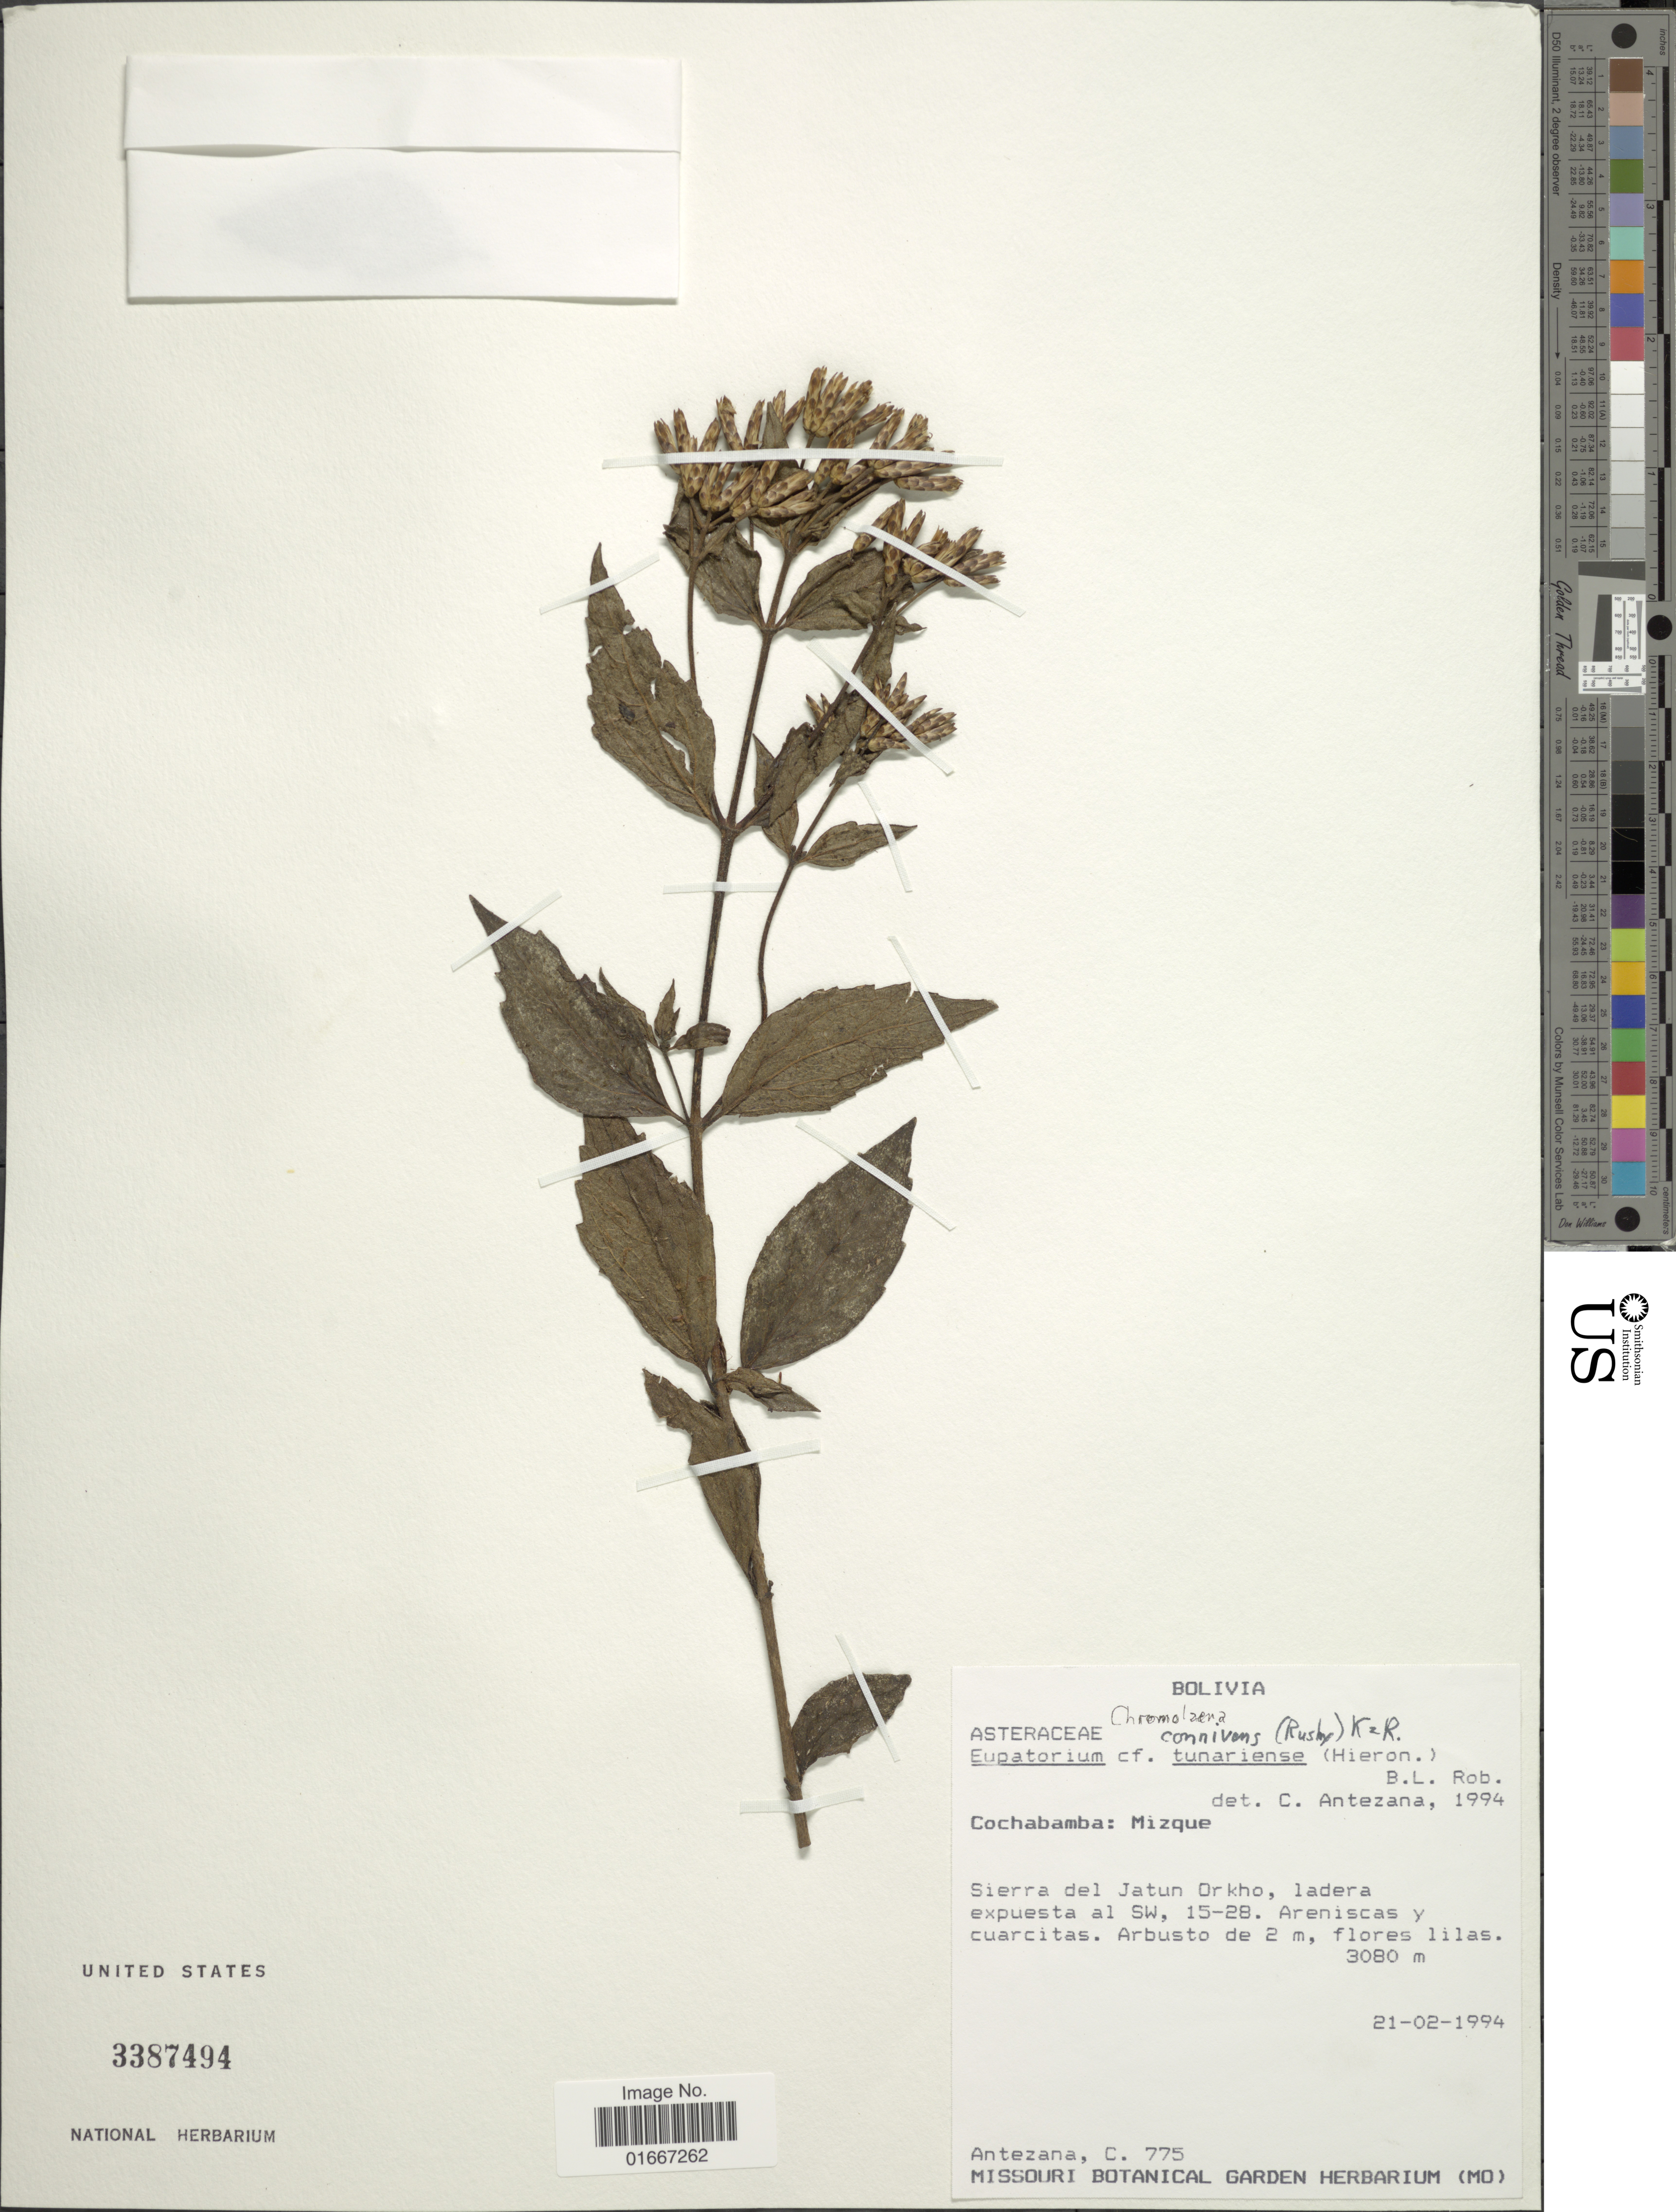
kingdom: Plantae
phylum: Tracheophyta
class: Magnoliopsida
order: Asterales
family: Asteraceae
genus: Chromolaena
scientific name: Chromolaena connivens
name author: (Rusby) R.M. King & H. Rob.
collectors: C. Antezana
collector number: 775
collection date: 1994-02-21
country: Bolivia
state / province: Cochabamba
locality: Mizque, Sierra del Jatun Orkho, ladera expuesta al SW, 15-28.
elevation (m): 3080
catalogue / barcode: US 3387494